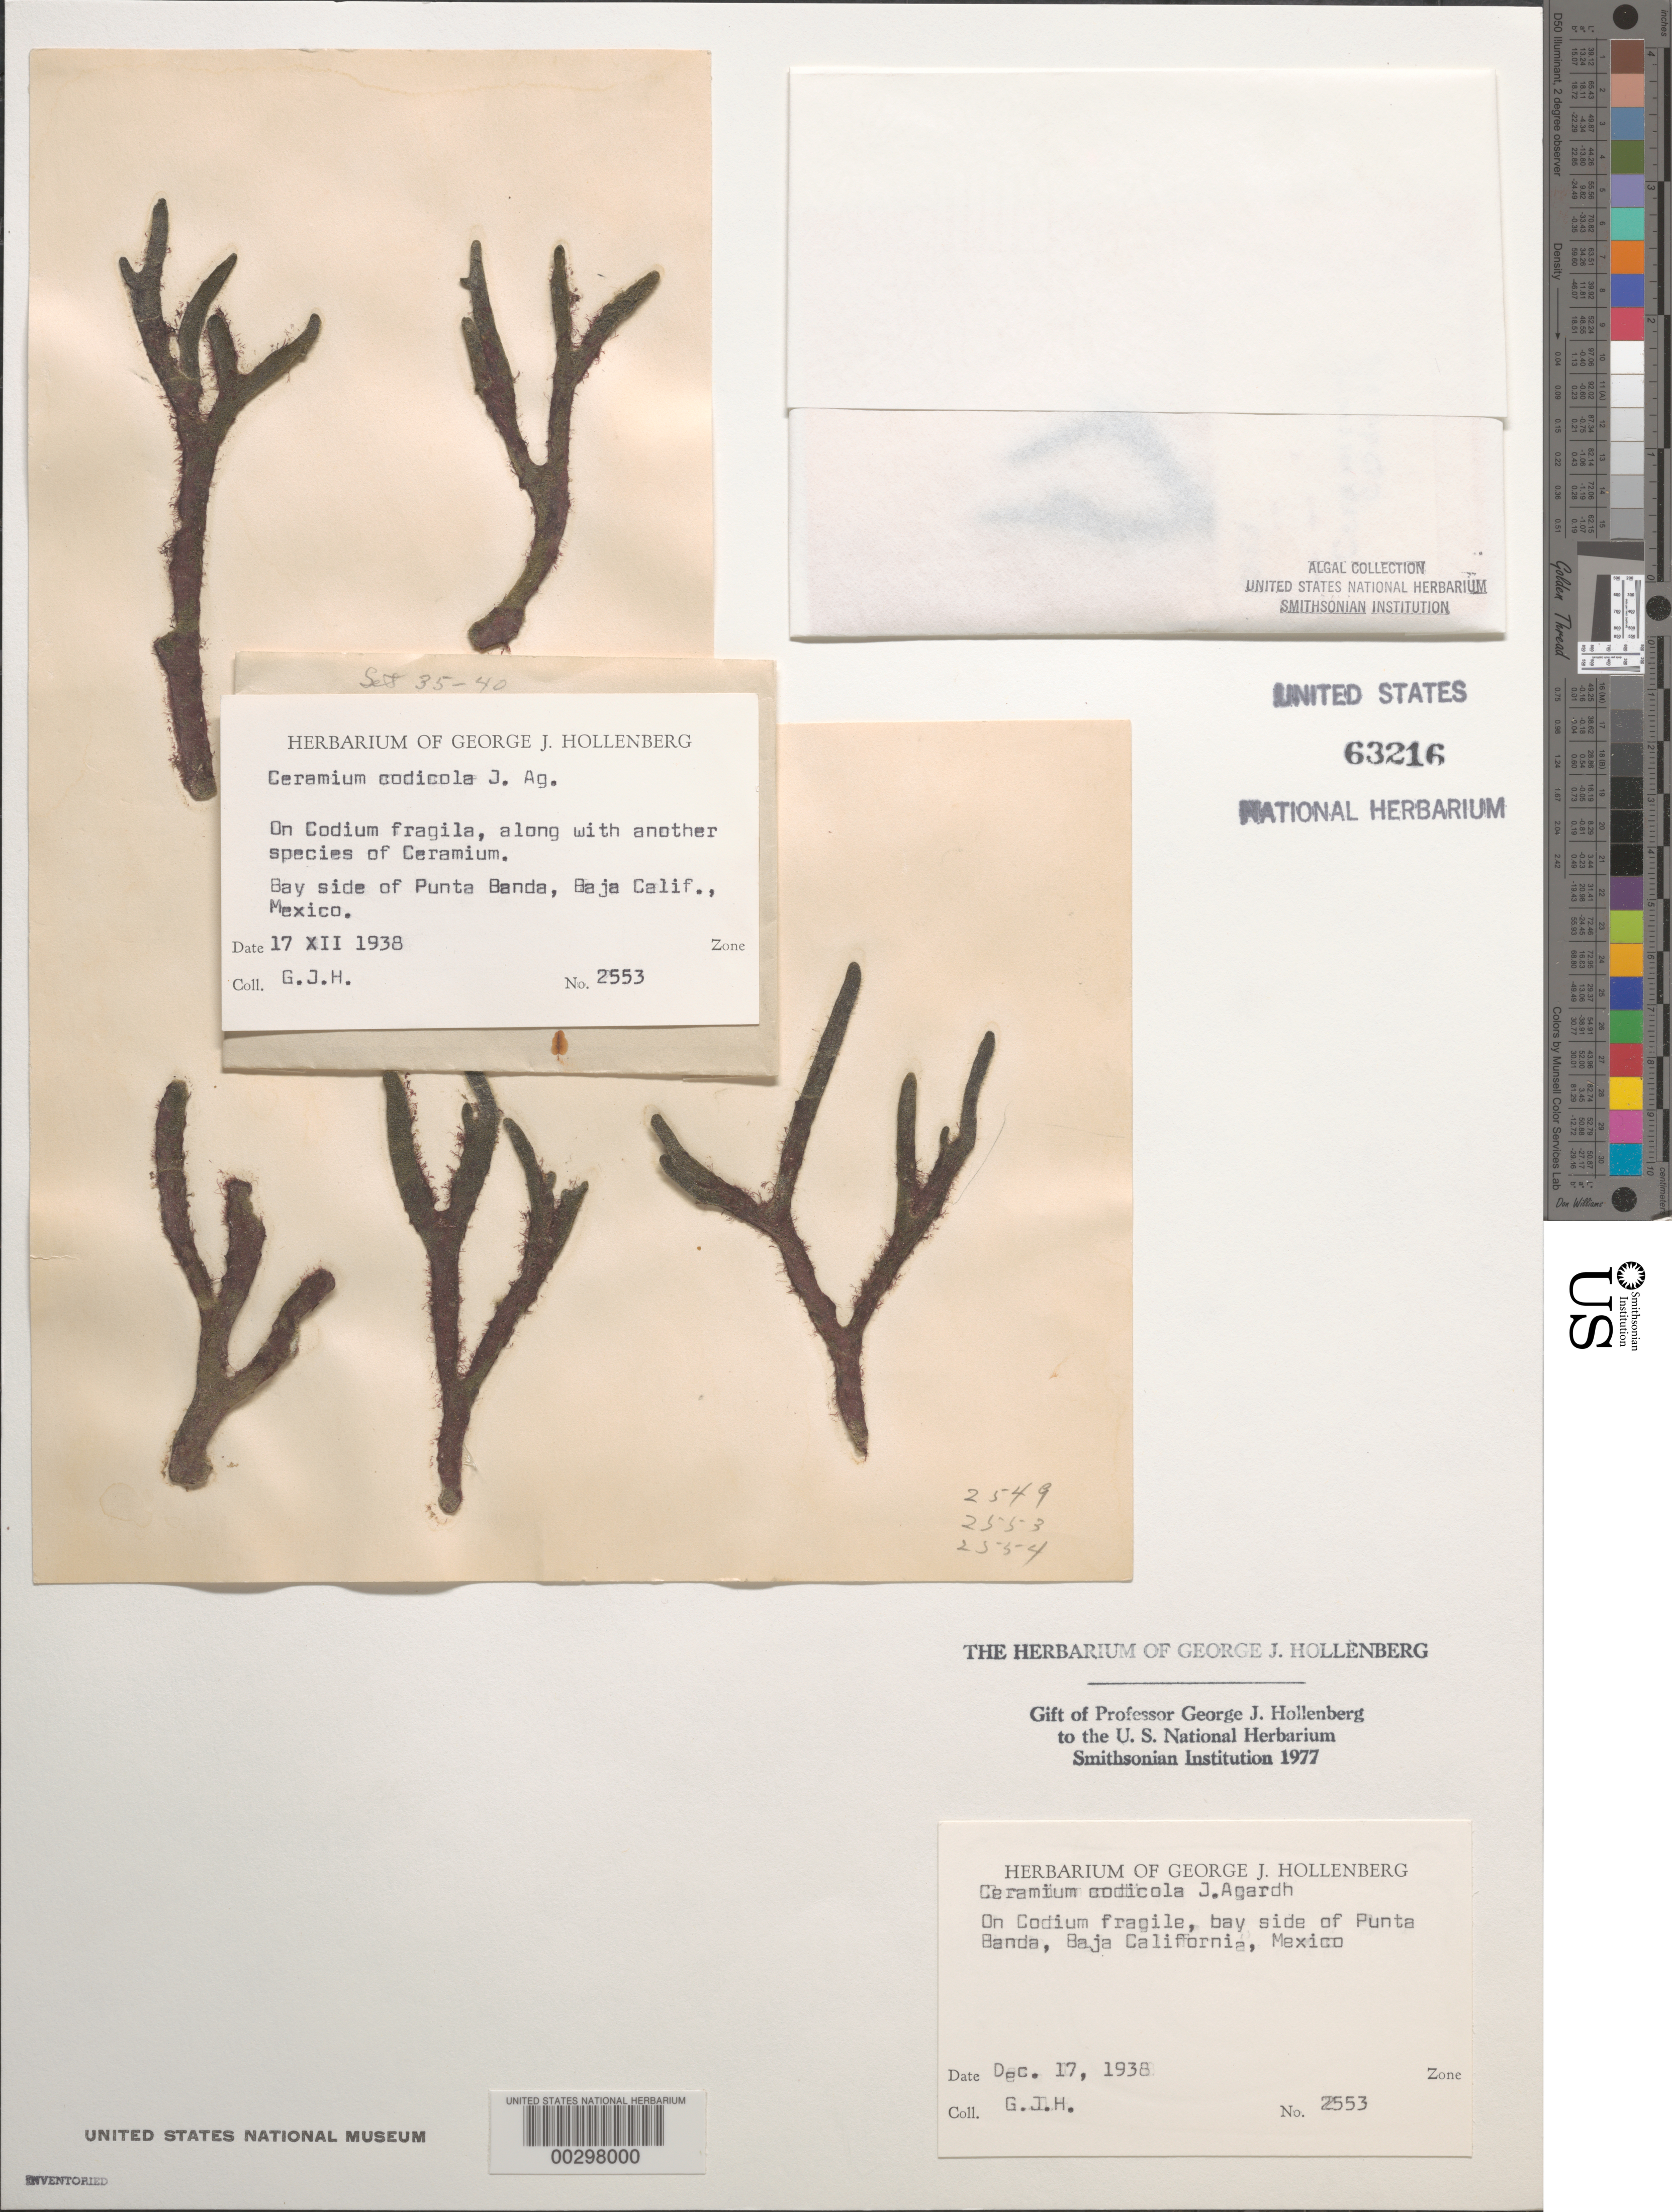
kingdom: Plantae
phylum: Rhodophyta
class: Florideophyceae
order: Ceramiales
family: Ceramiaceae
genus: Ceramium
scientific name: Ceramium codicola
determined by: Hollenberg, George J.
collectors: G. Hollenberg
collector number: GJH 2553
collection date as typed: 17 Dec 1938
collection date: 1938-12-17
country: Mexico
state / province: Baja California Norte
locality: Bay side of Punta Banda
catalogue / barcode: US 63216